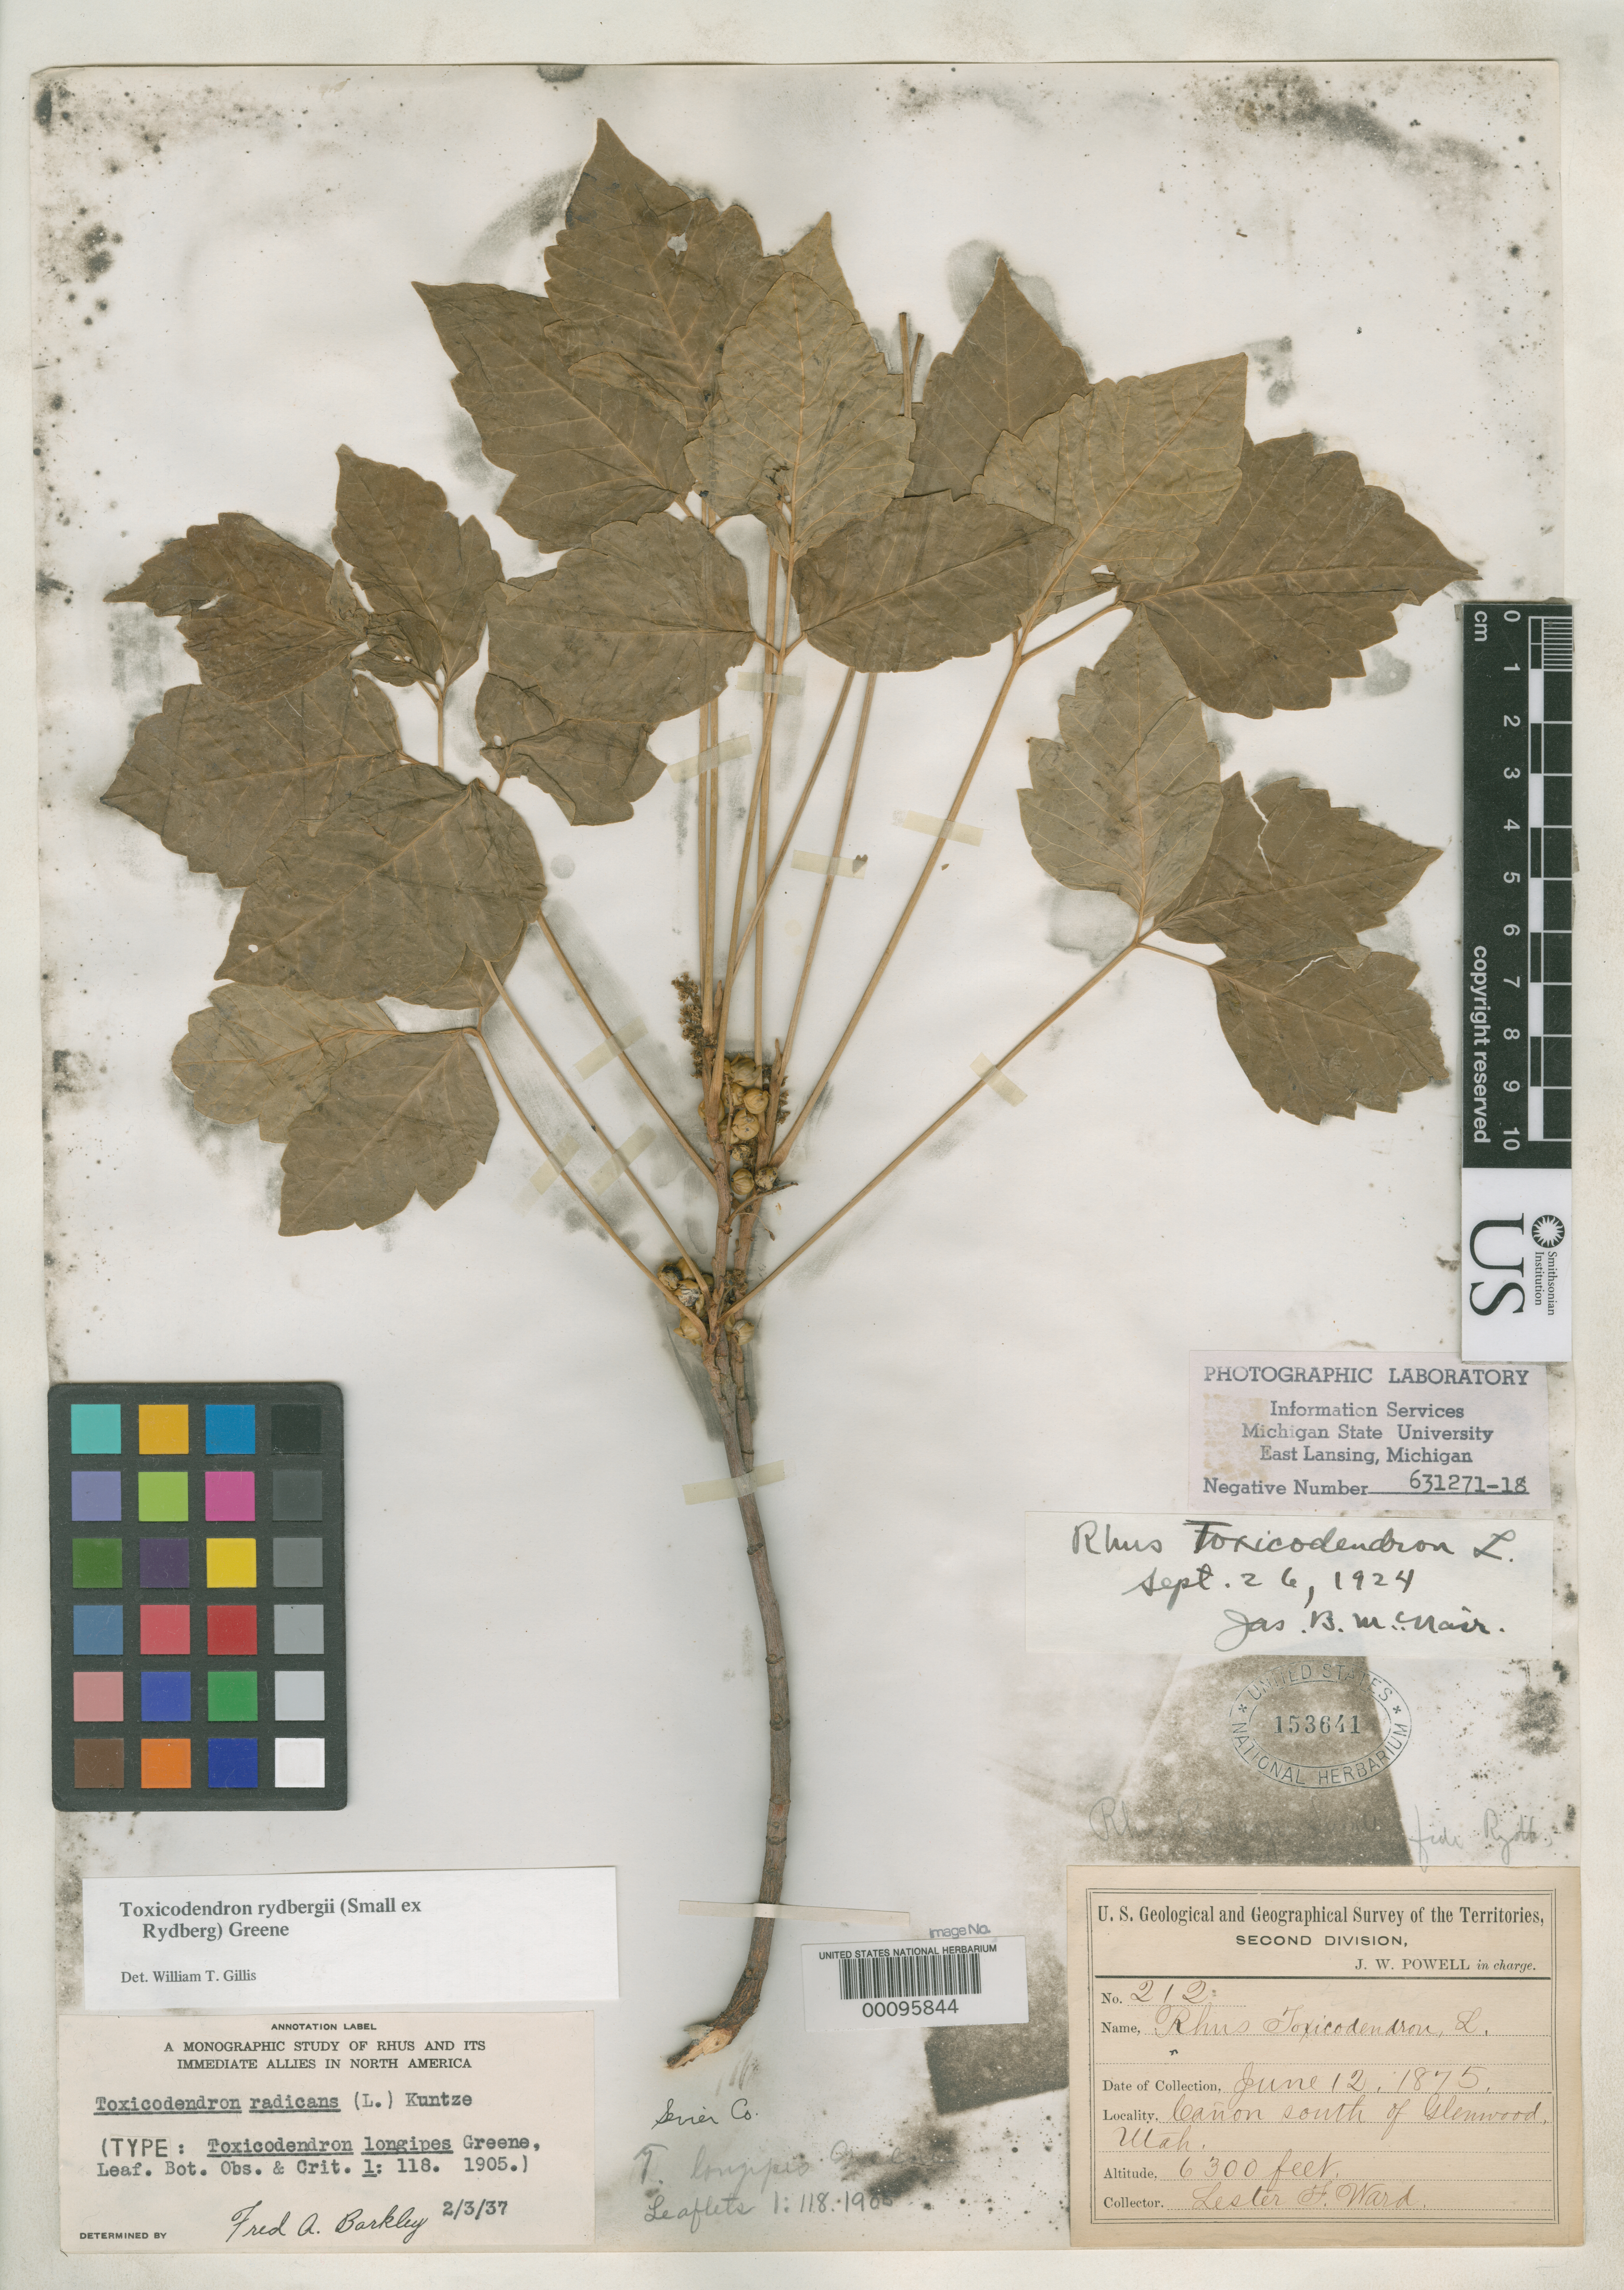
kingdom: Plantae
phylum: Tracheophyta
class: Magnoliopsida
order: Sapindales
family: Anacardiaceae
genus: Toxicodendron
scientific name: Toxicodendron longipes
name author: Greene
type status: Holotype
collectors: L. F. Ward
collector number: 212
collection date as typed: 12 Jun 1875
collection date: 1875-06-12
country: United States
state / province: Utah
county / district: Sevier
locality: "canon south of Glenwood"; alt. 6300 ft.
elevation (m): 1920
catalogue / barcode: US 153641